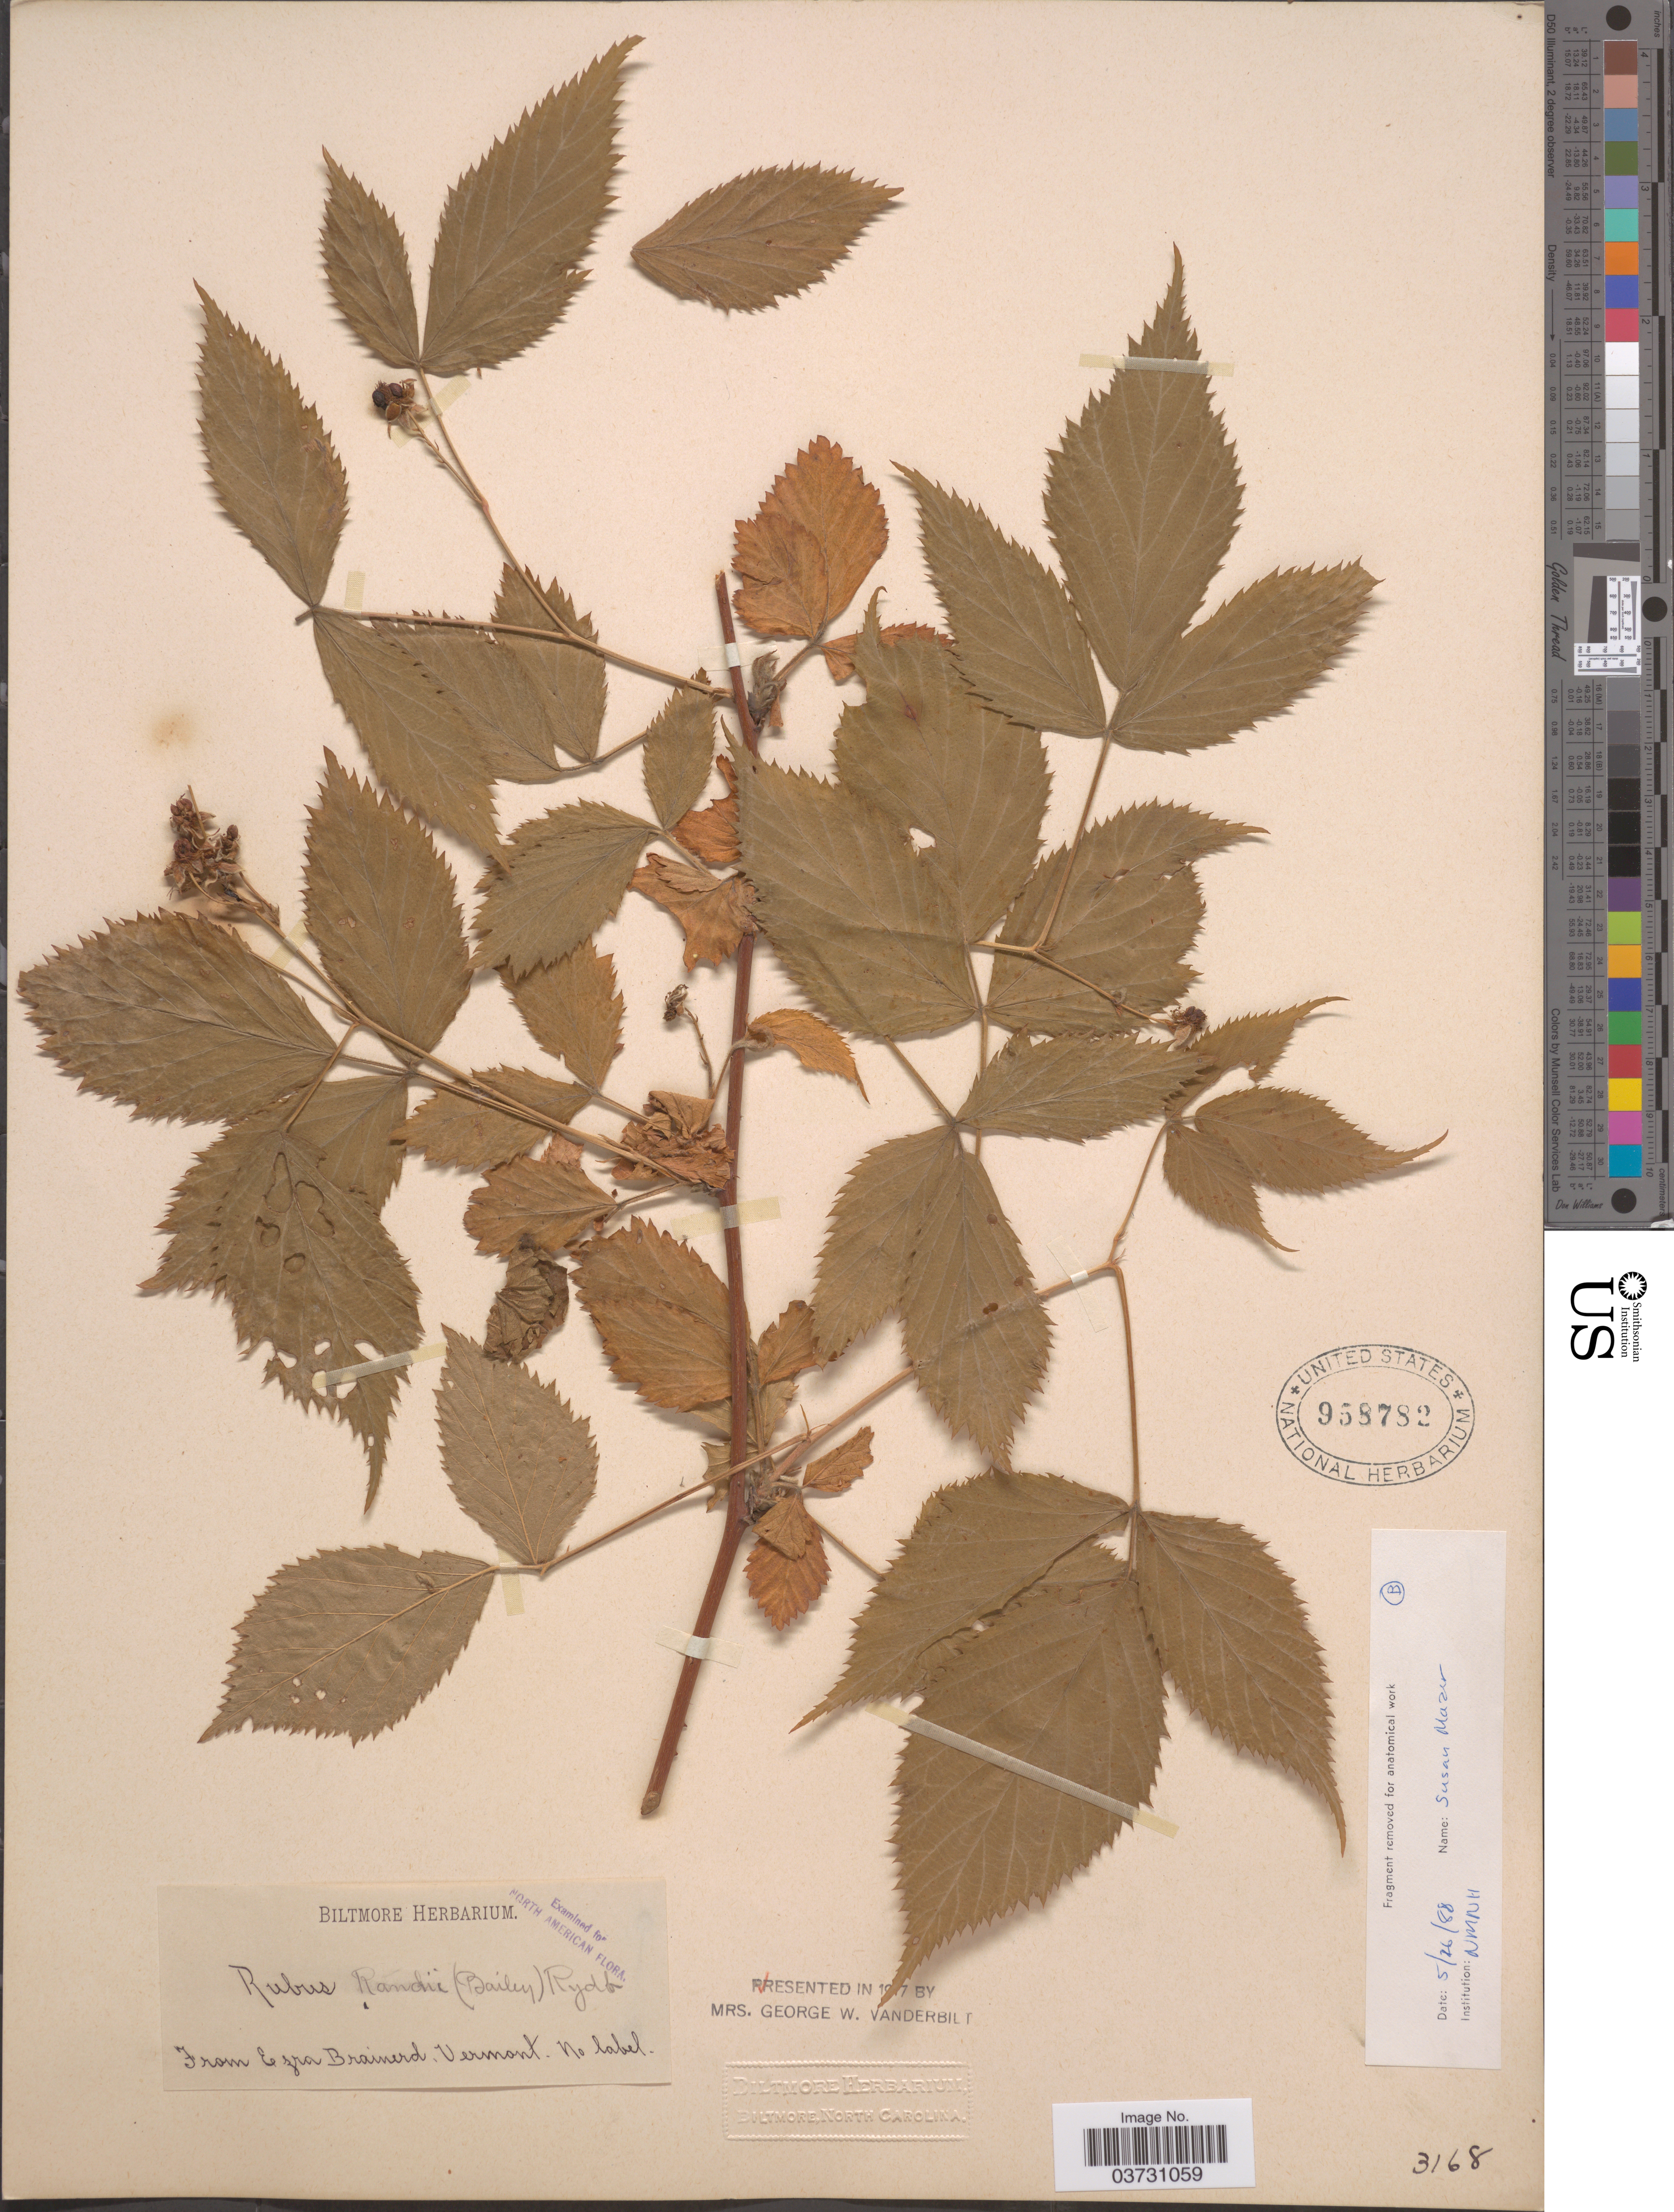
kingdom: Plantae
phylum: Tracheophyta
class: Magnoliopsida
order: Rosales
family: Rosaceae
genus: Rubus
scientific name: Rubus randii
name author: (L.H. Bailey) Rydb.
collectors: E. Brainerd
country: United States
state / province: Vermont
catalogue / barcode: US 958782